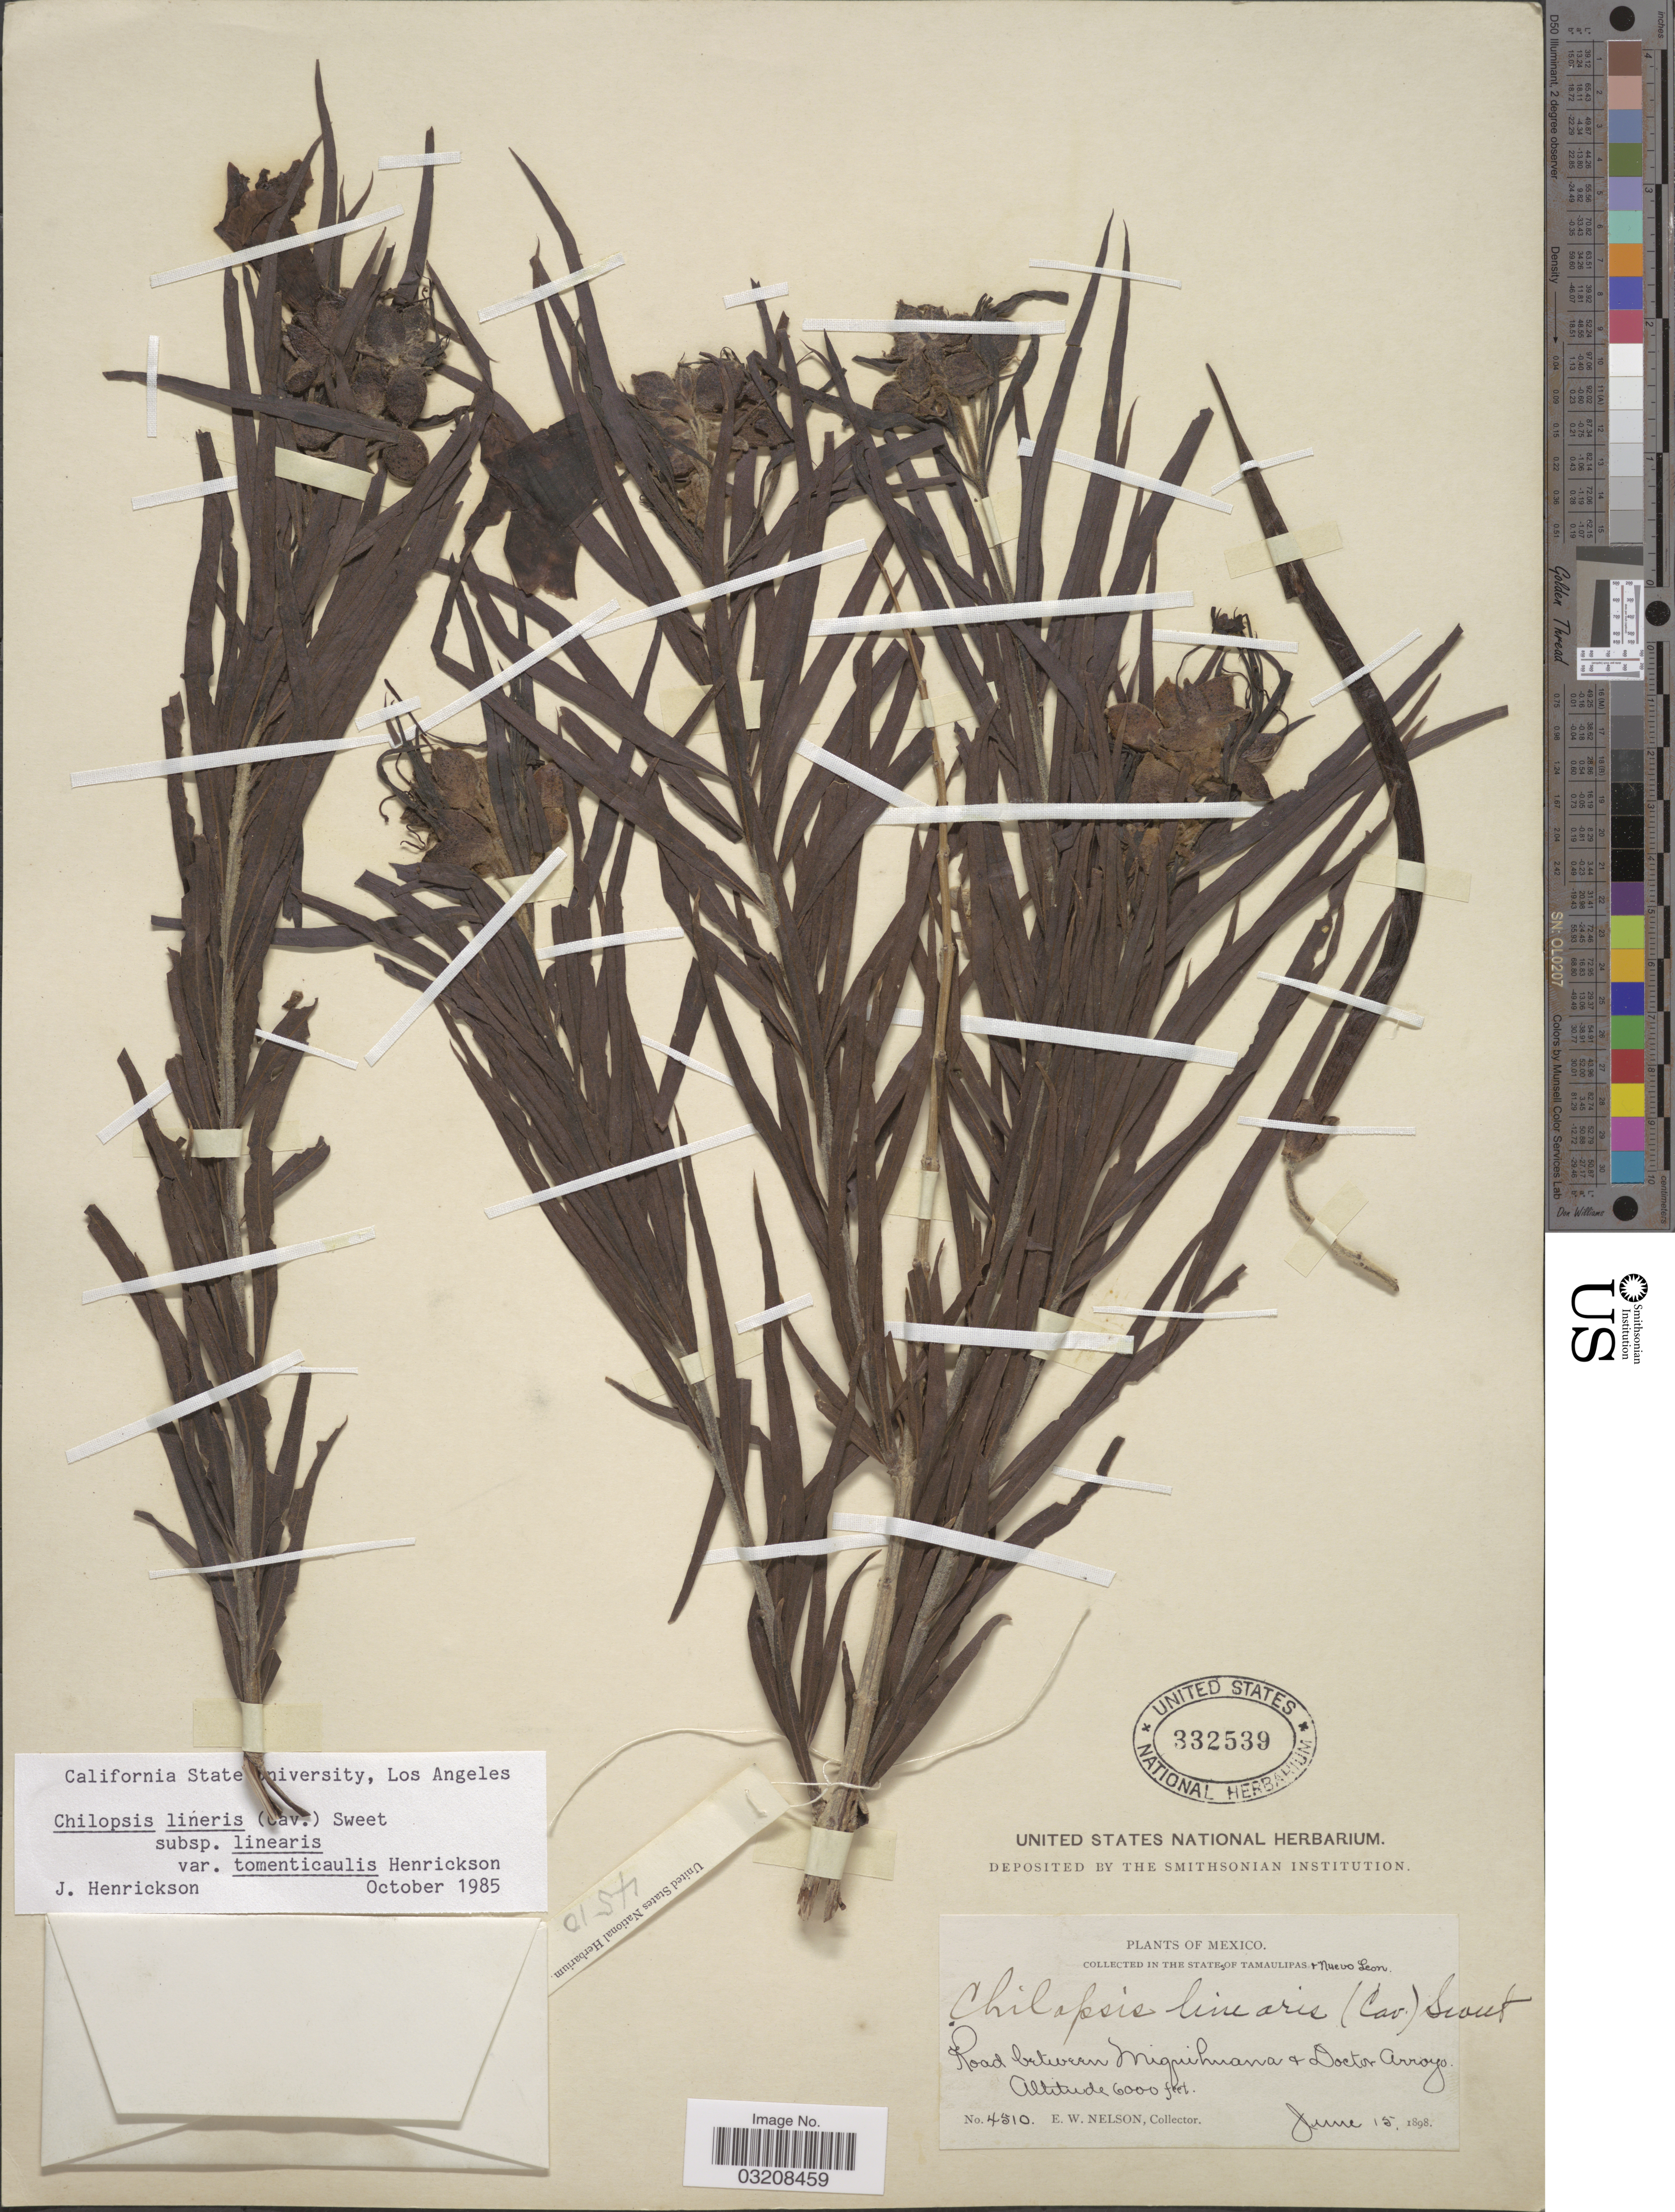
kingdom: Plantae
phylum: Tracheophyta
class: Magnoliopsida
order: Lamiales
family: Bignoniaceae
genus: Chilopsis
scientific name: Chilopsis linearis var. tomenticaulis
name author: Henrickson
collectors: E. W. Nelson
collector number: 4510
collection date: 1898-06-15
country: Mexico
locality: States of Tamaulipas & Nuevo Leon. Road between Miquihana & Doctor Arroyo.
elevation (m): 1829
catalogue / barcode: US 332539